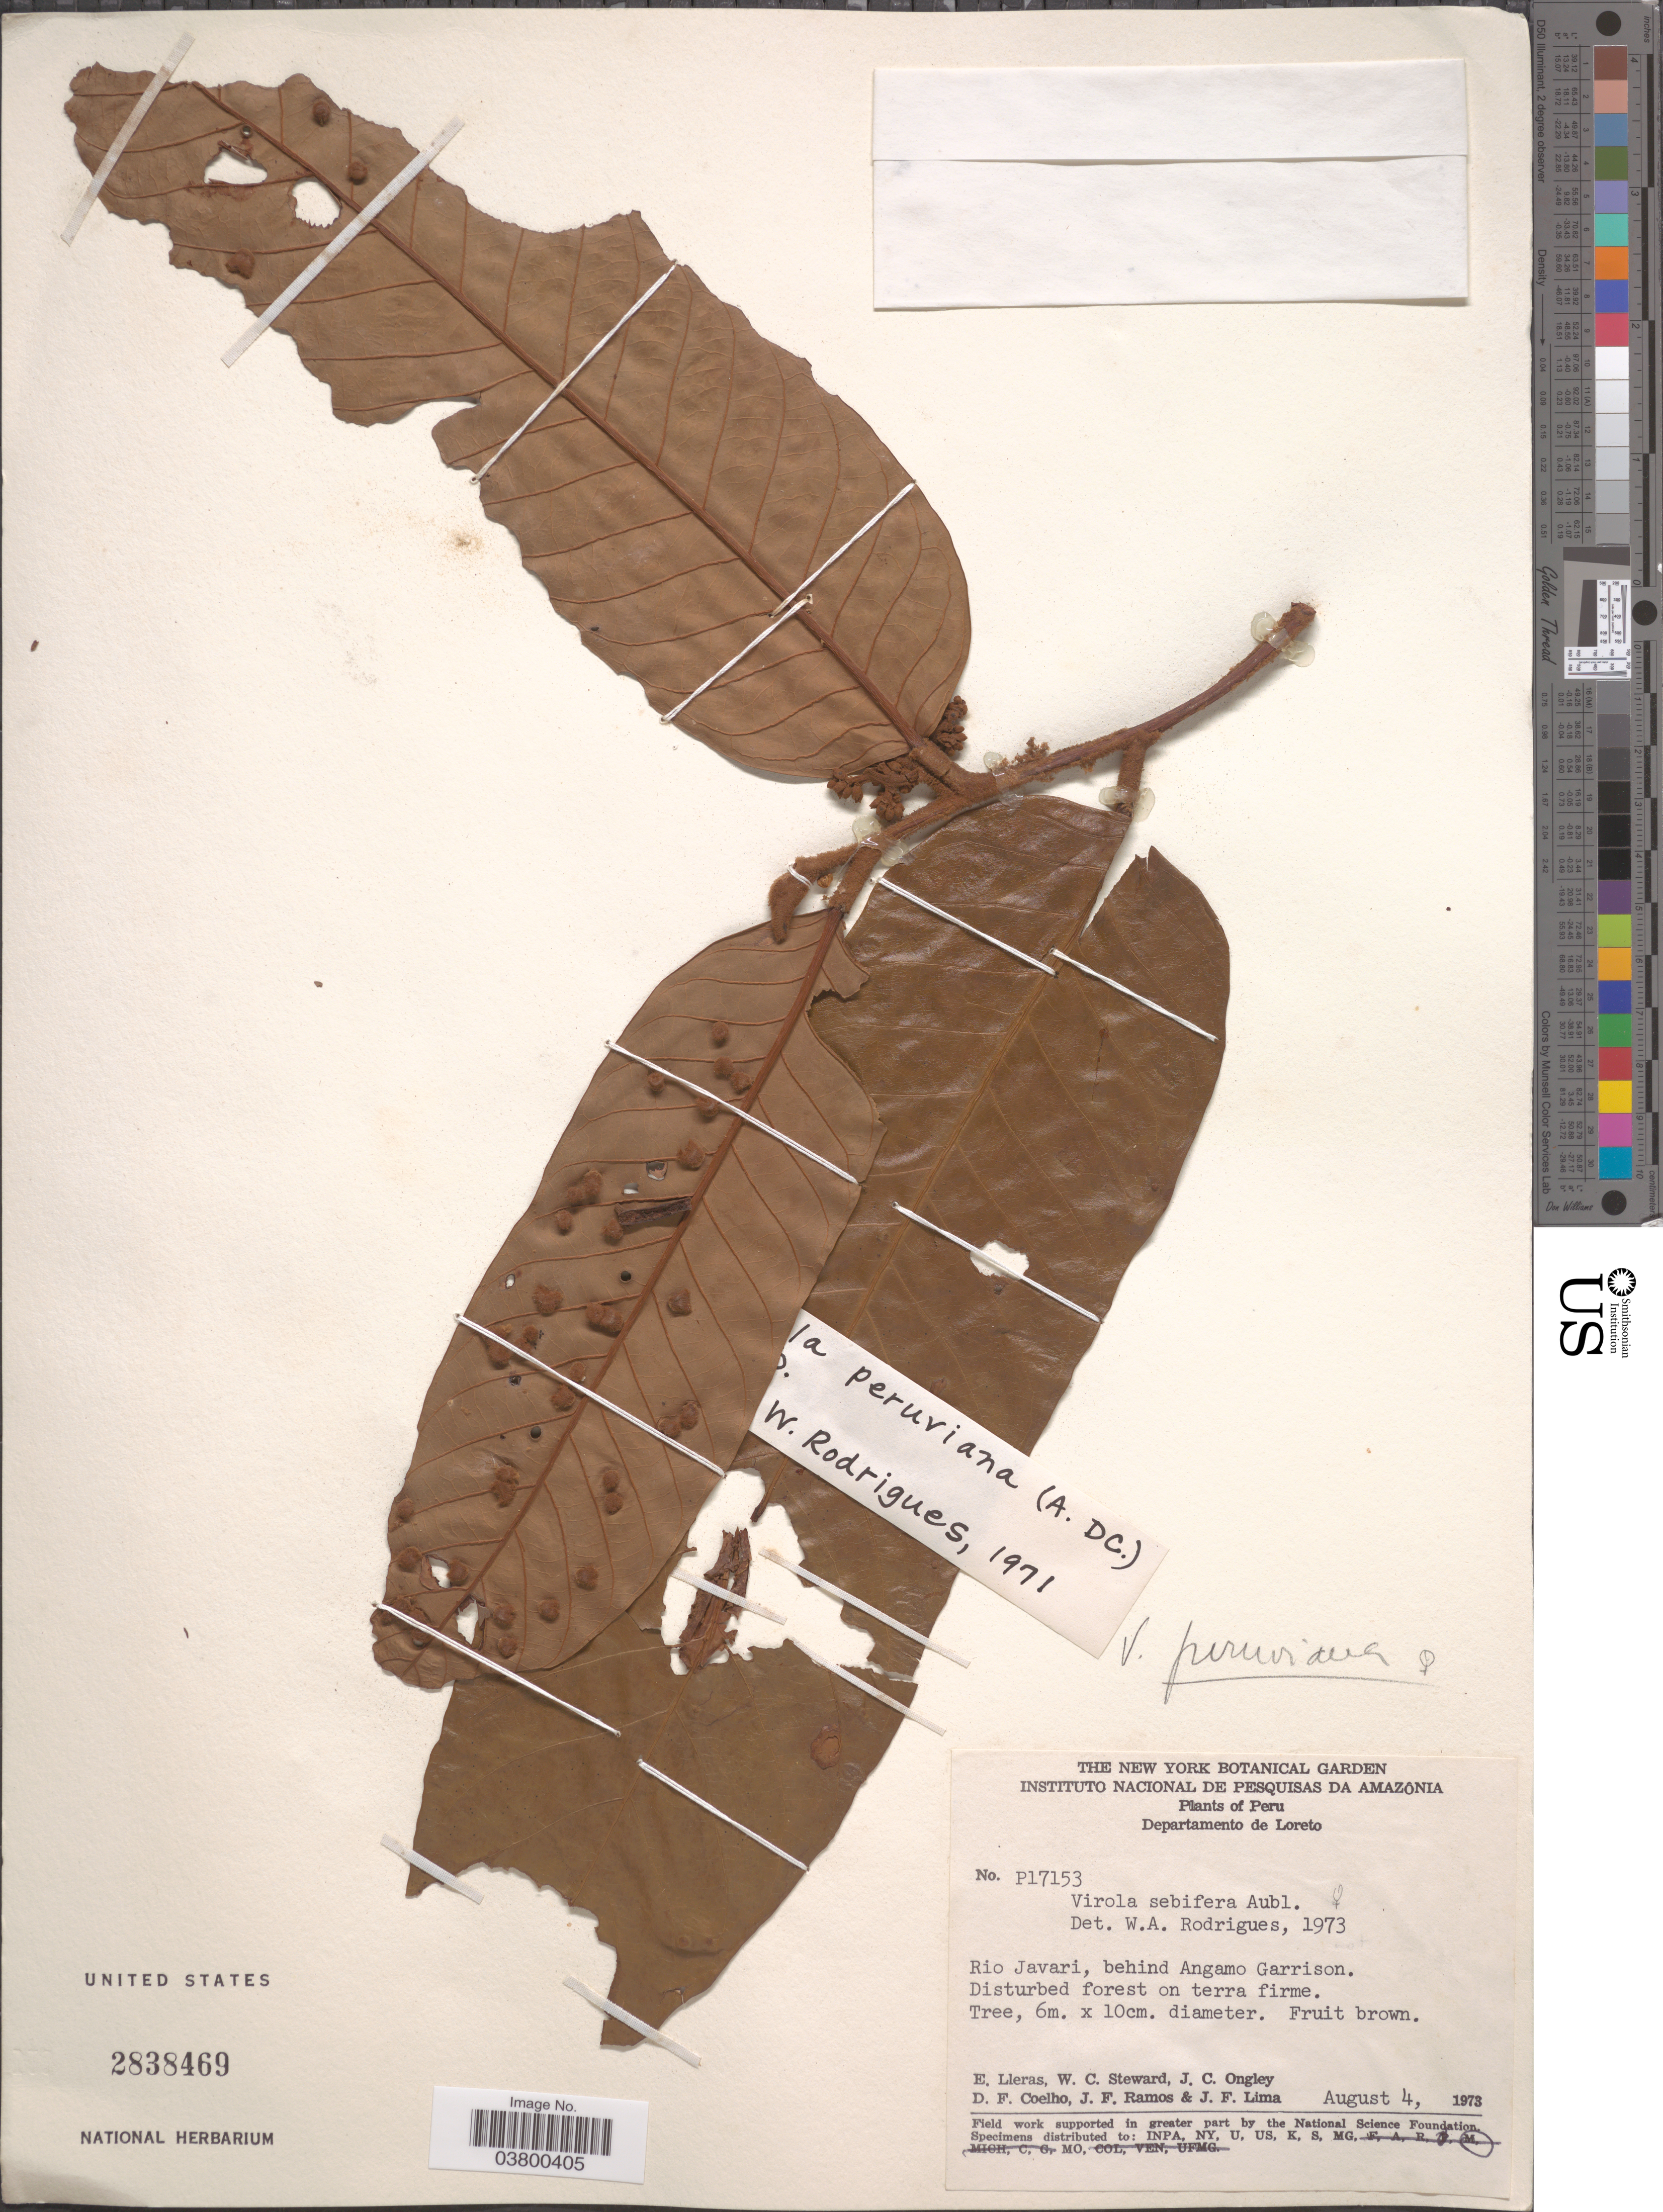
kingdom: Plantae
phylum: Tracheophyta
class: Magnoliopsida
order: Magnoliales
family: Myristicaceae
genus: Virola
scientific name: Virola peruviana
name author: (A. DC.) Warb.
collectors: E. Lleras, W. C. Steward, J. C. Ongley, D. F. Coêlho & et al.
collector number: P17153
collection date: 1973-08-04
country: Peru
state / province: Loreto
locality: Departamento de Loreto. Rio Javari, behind Angamo Garrison.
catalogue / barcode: US 2838469